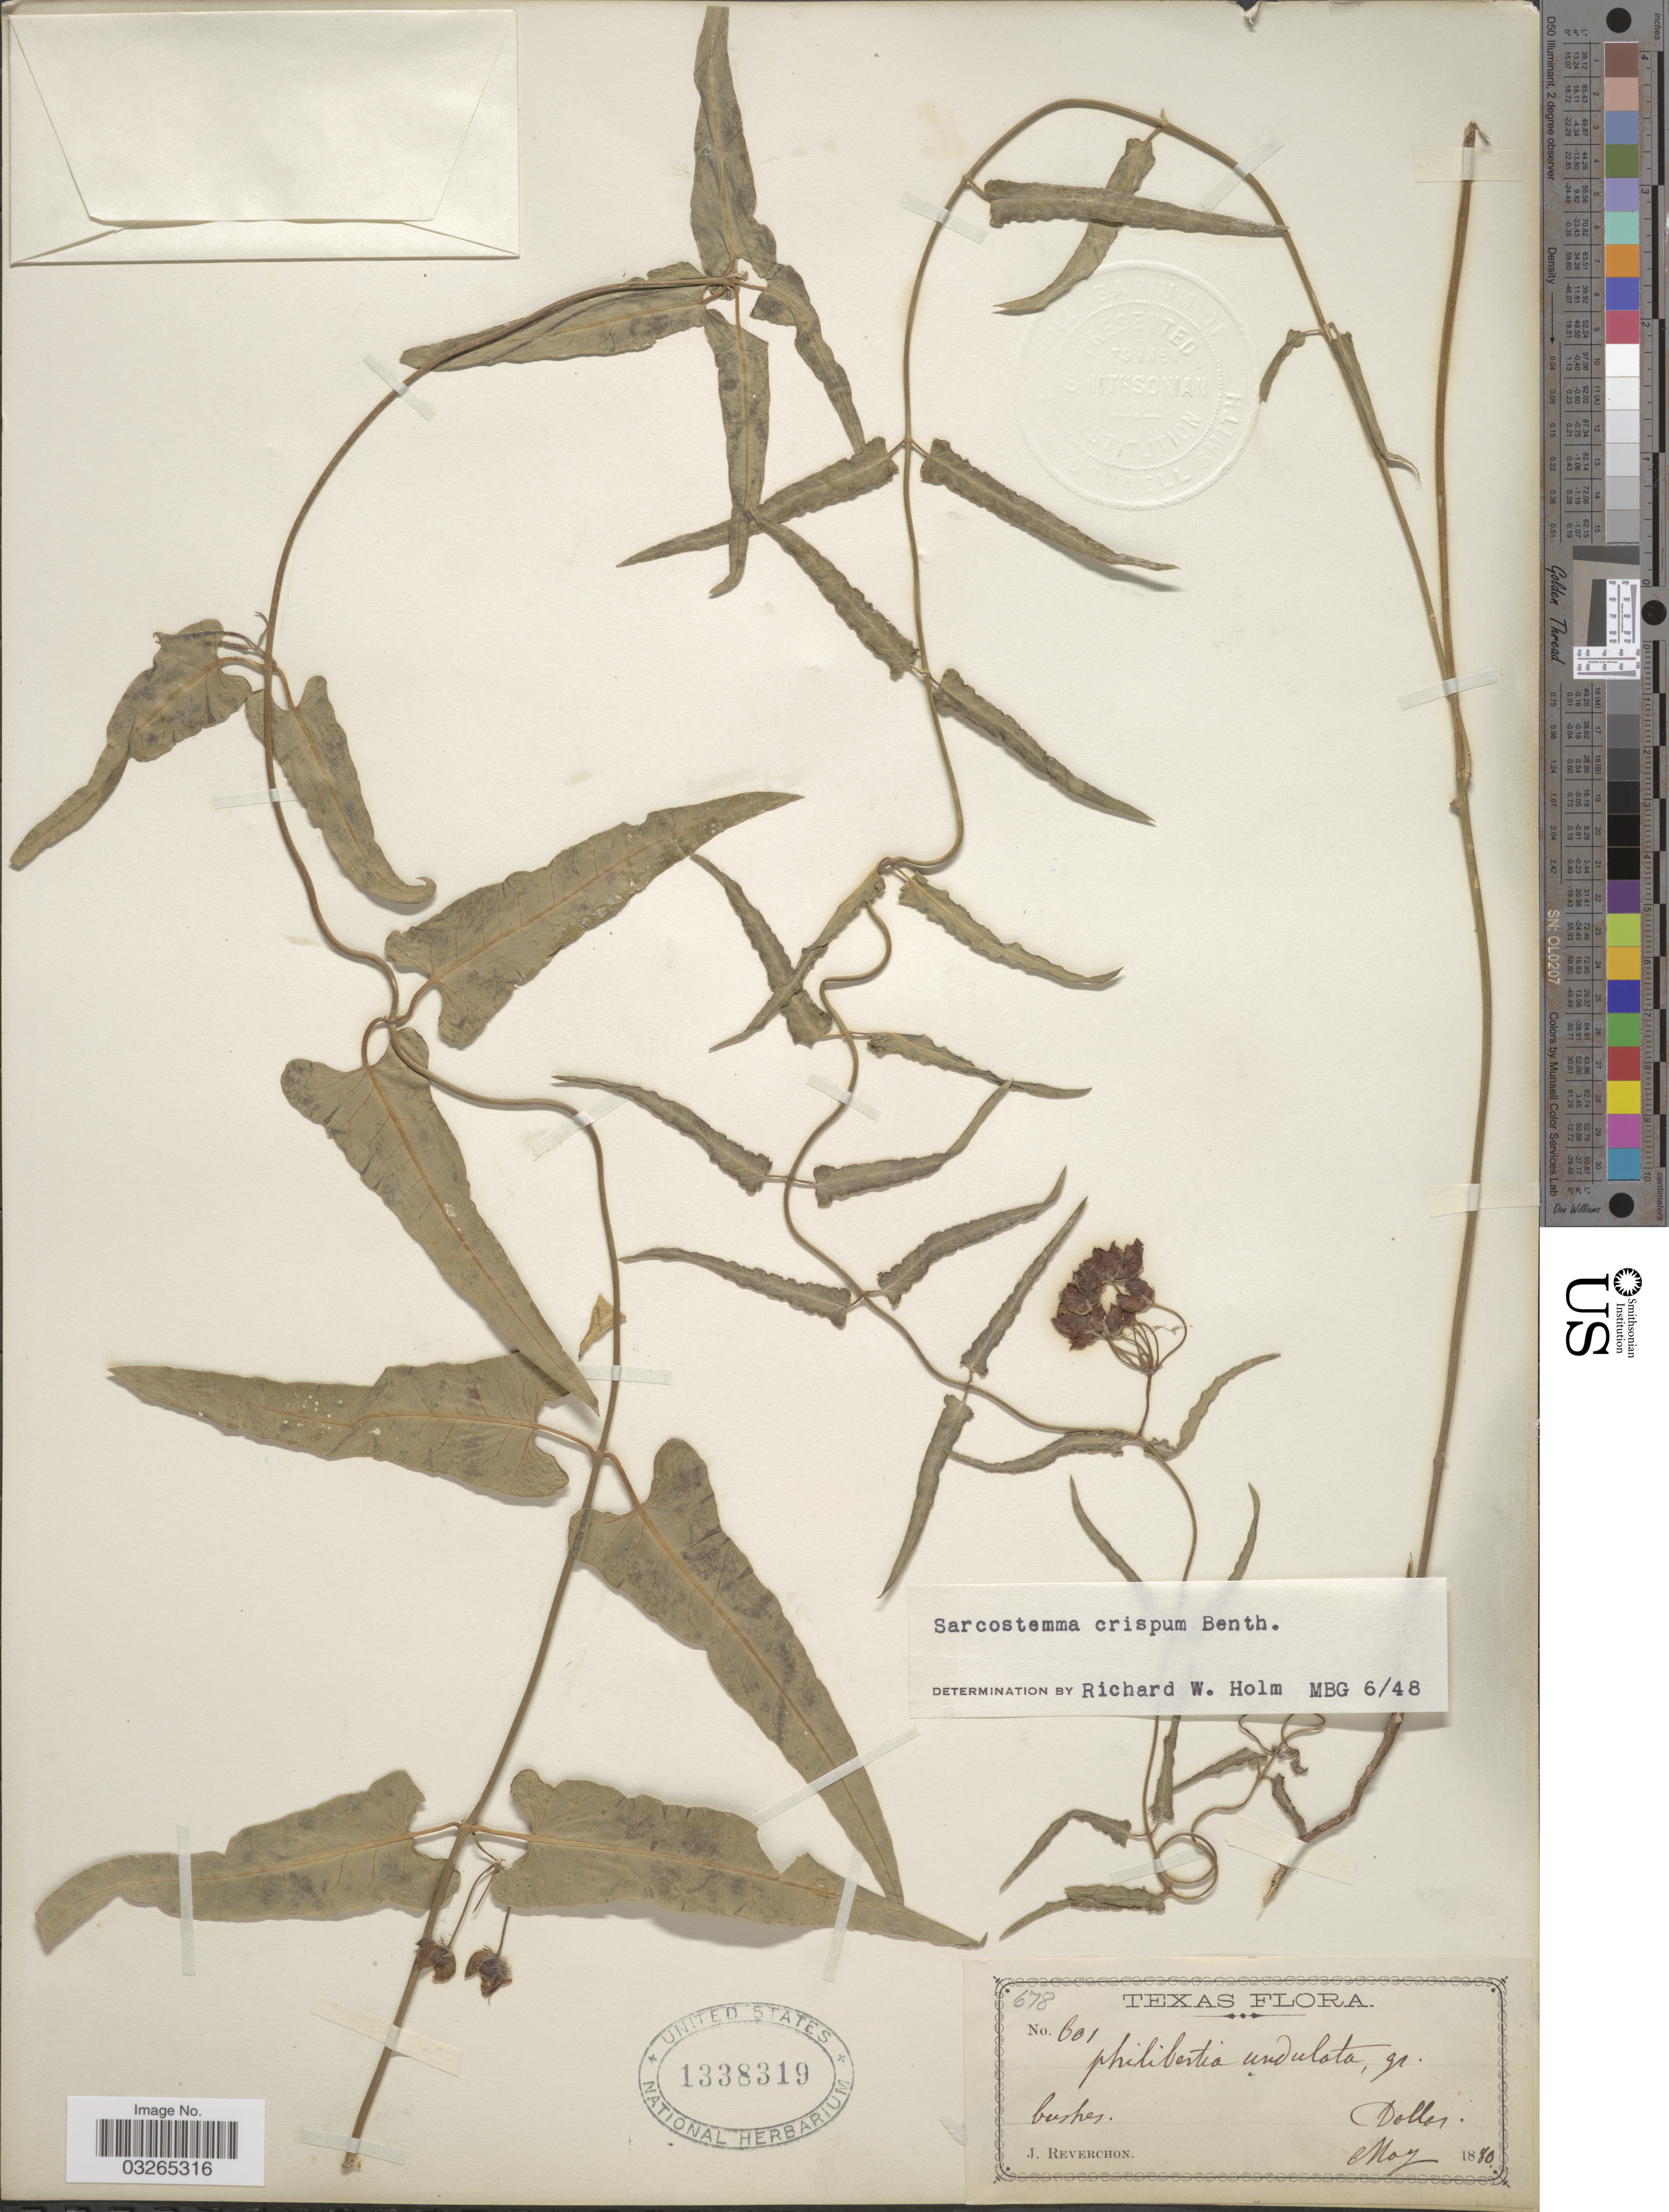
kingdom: Plantae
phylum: Tracheophyta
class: Magnoliopsida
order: Gentianales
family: Apocynaceae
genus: Sarcostemma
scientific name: Sarcostemma crispum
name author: Benth.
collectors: J. Reverchon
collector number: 601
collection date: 1880-05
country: United States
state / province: Texas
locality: Dallas.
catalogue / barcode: US 1338319